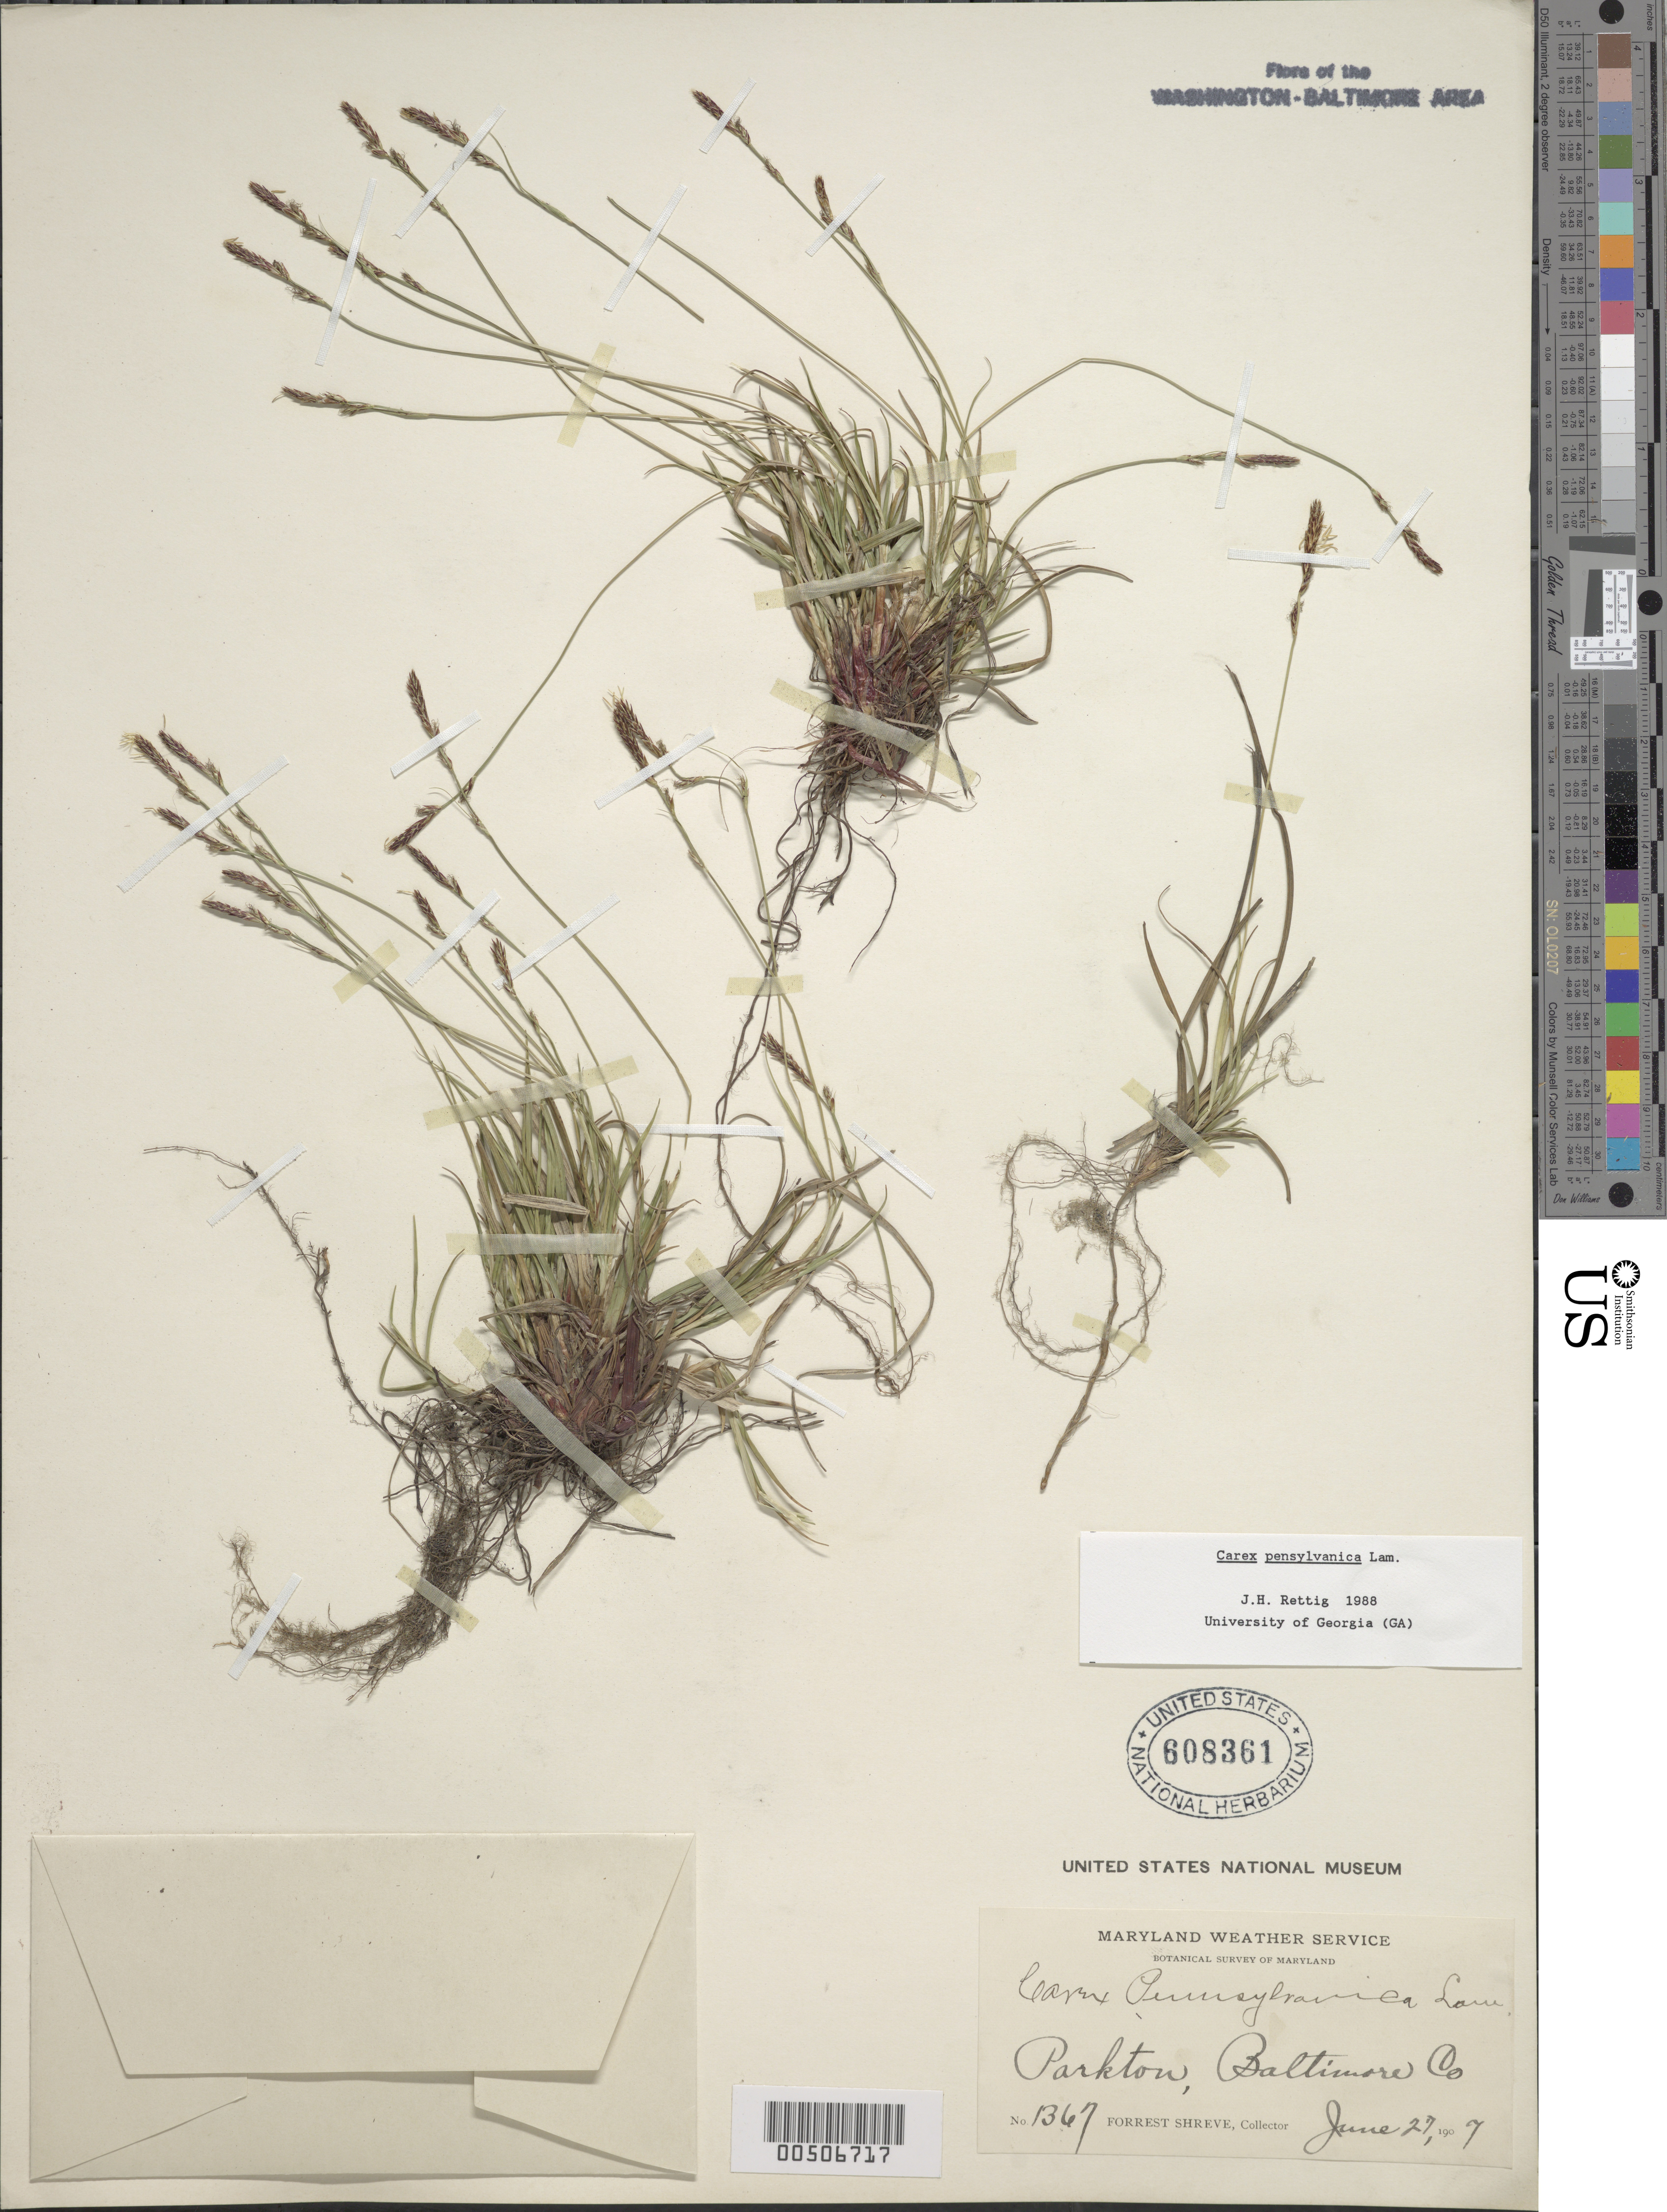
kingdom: Plantae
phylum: Tracheophyta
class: Liliopsida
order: Poales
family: Cyperaceae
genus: Carex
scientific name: Carex pensylvanica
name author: Lam.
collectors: F. Shreve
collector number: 1367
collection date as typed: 27 Jun 1907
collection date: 1907-06-27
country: United States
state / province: Maryland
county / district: Baltimore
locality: Parkton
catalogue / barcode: US 608361